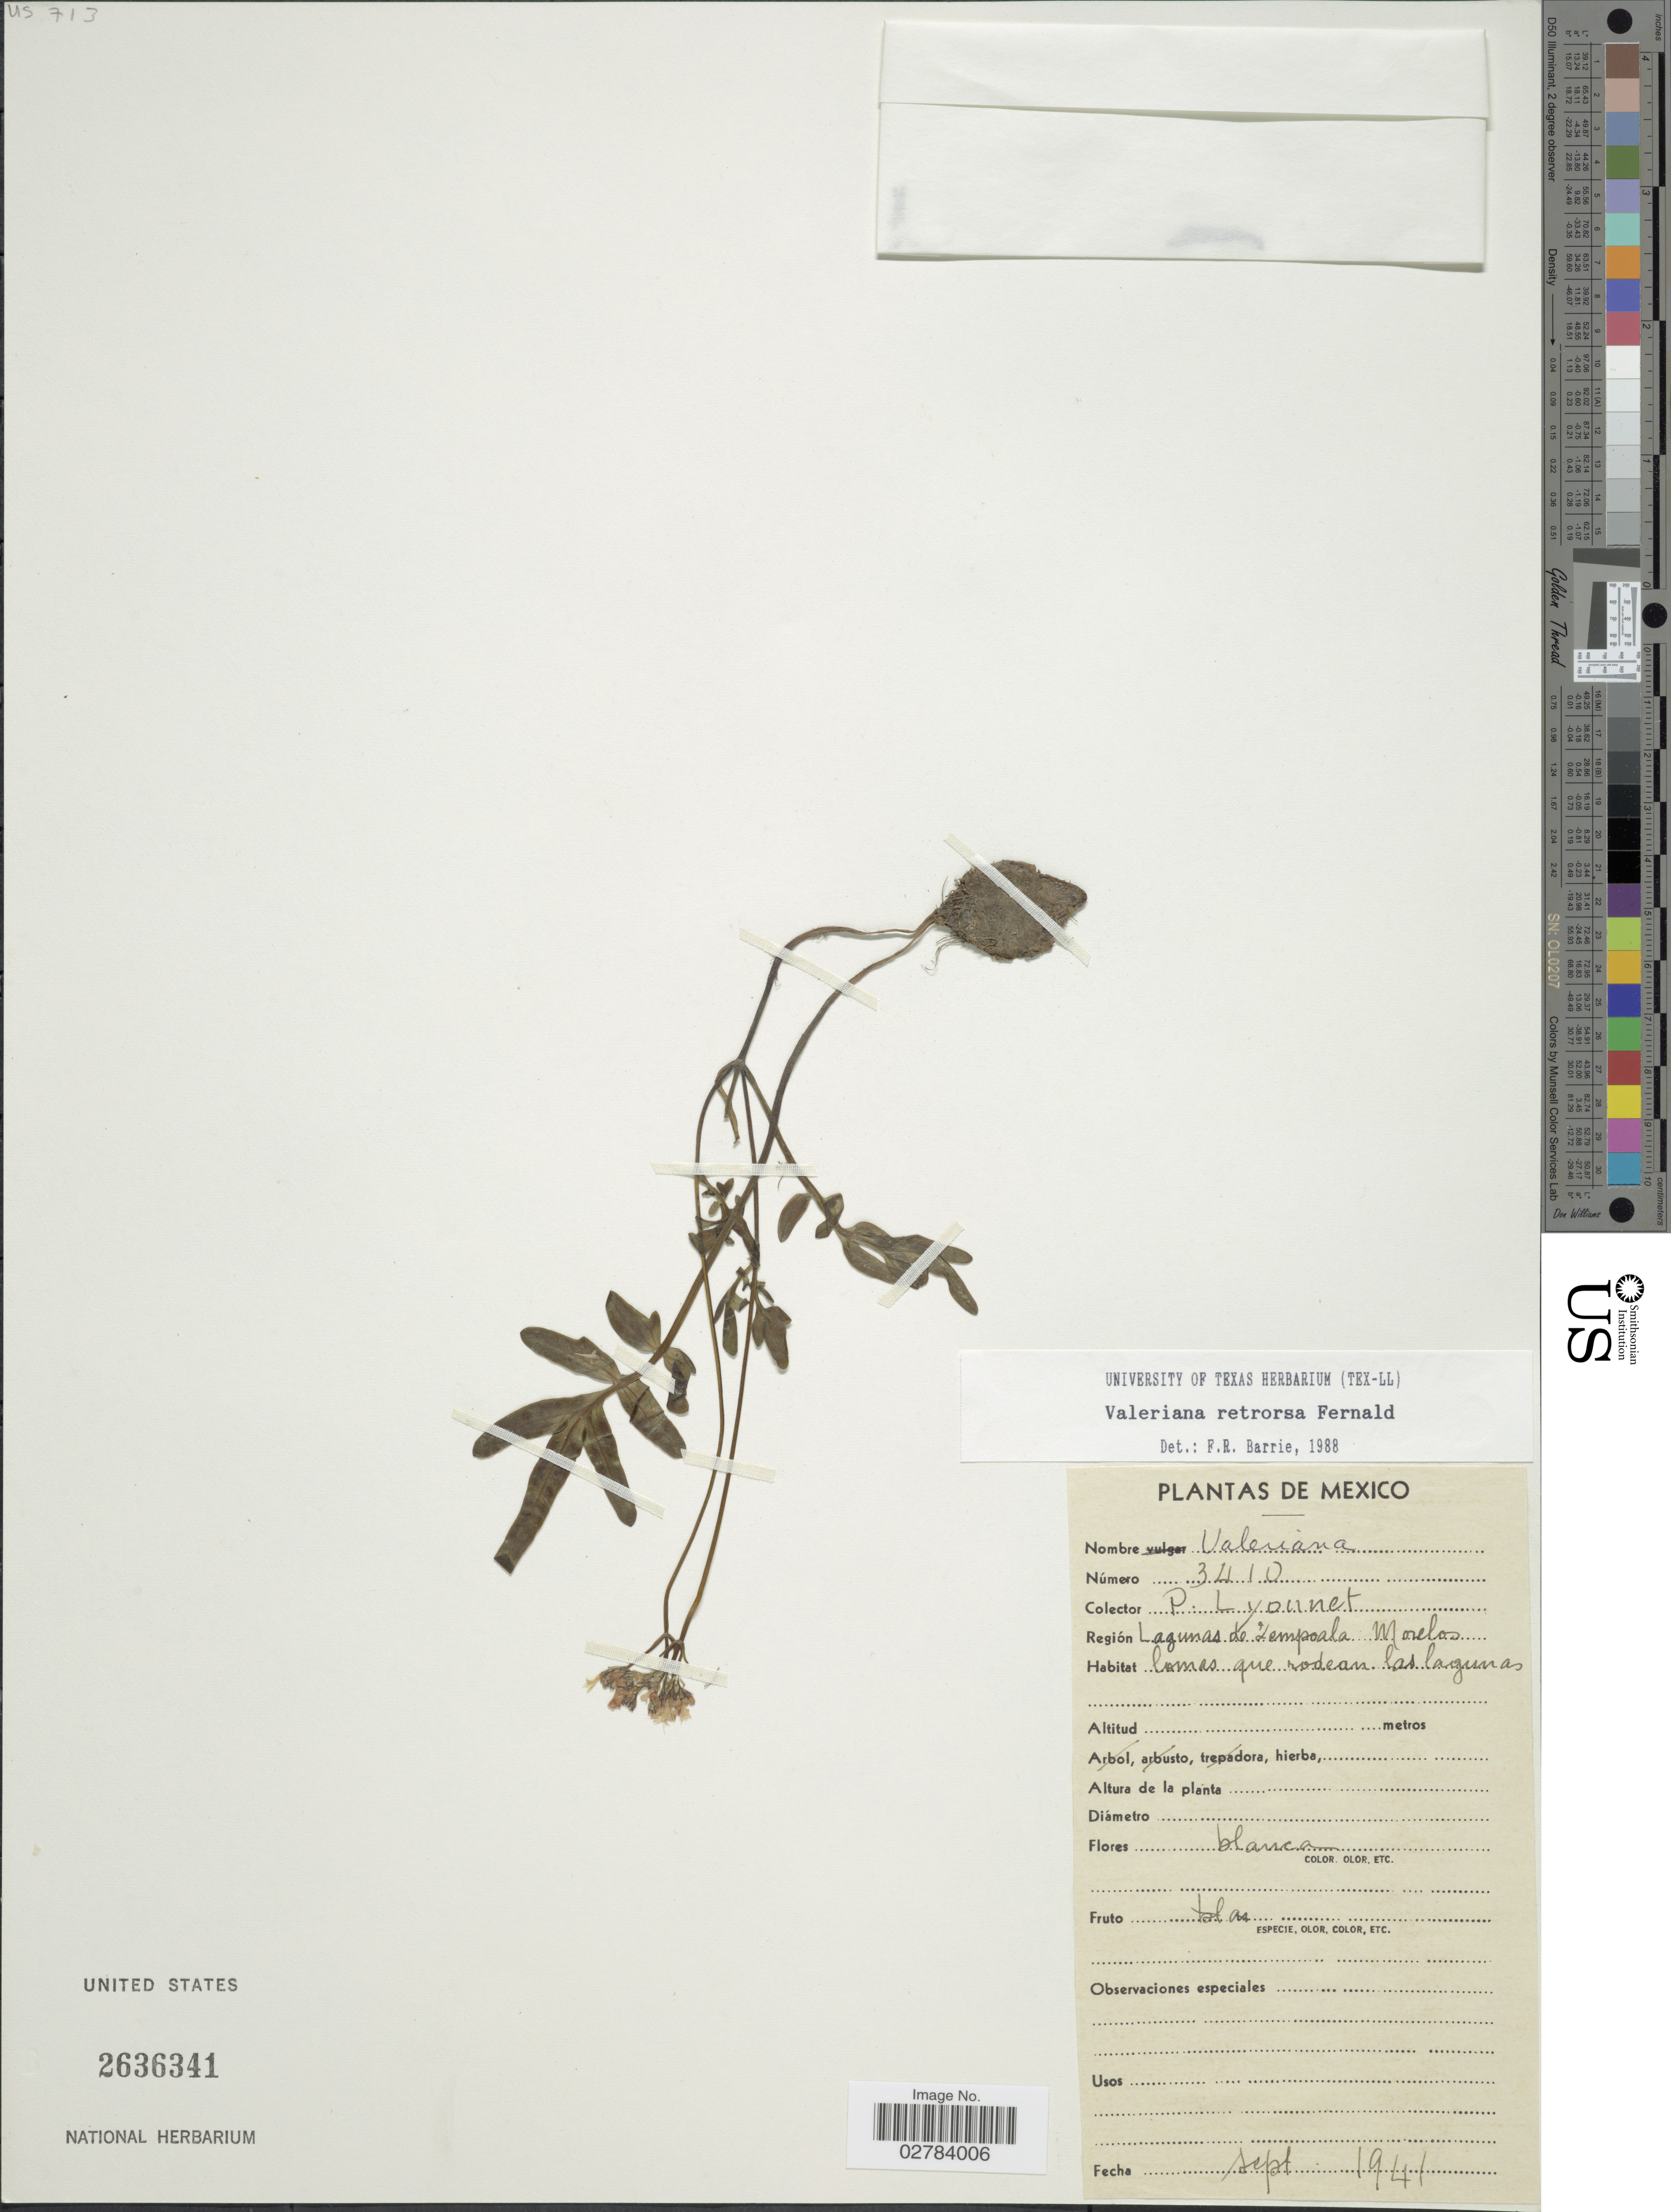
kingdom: Plantae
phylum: Tracheophyta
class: Magnoliopsida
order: Dipsacales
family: Caprifoliaceae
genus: Valeriana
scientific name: Valeriana retrorsa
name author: Fernald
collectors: P. Lyonnet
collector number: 3410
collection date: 1941-09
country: Mexico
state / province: Morelos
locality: Región Lagunas de Zempoala.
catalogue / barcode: US 2636341